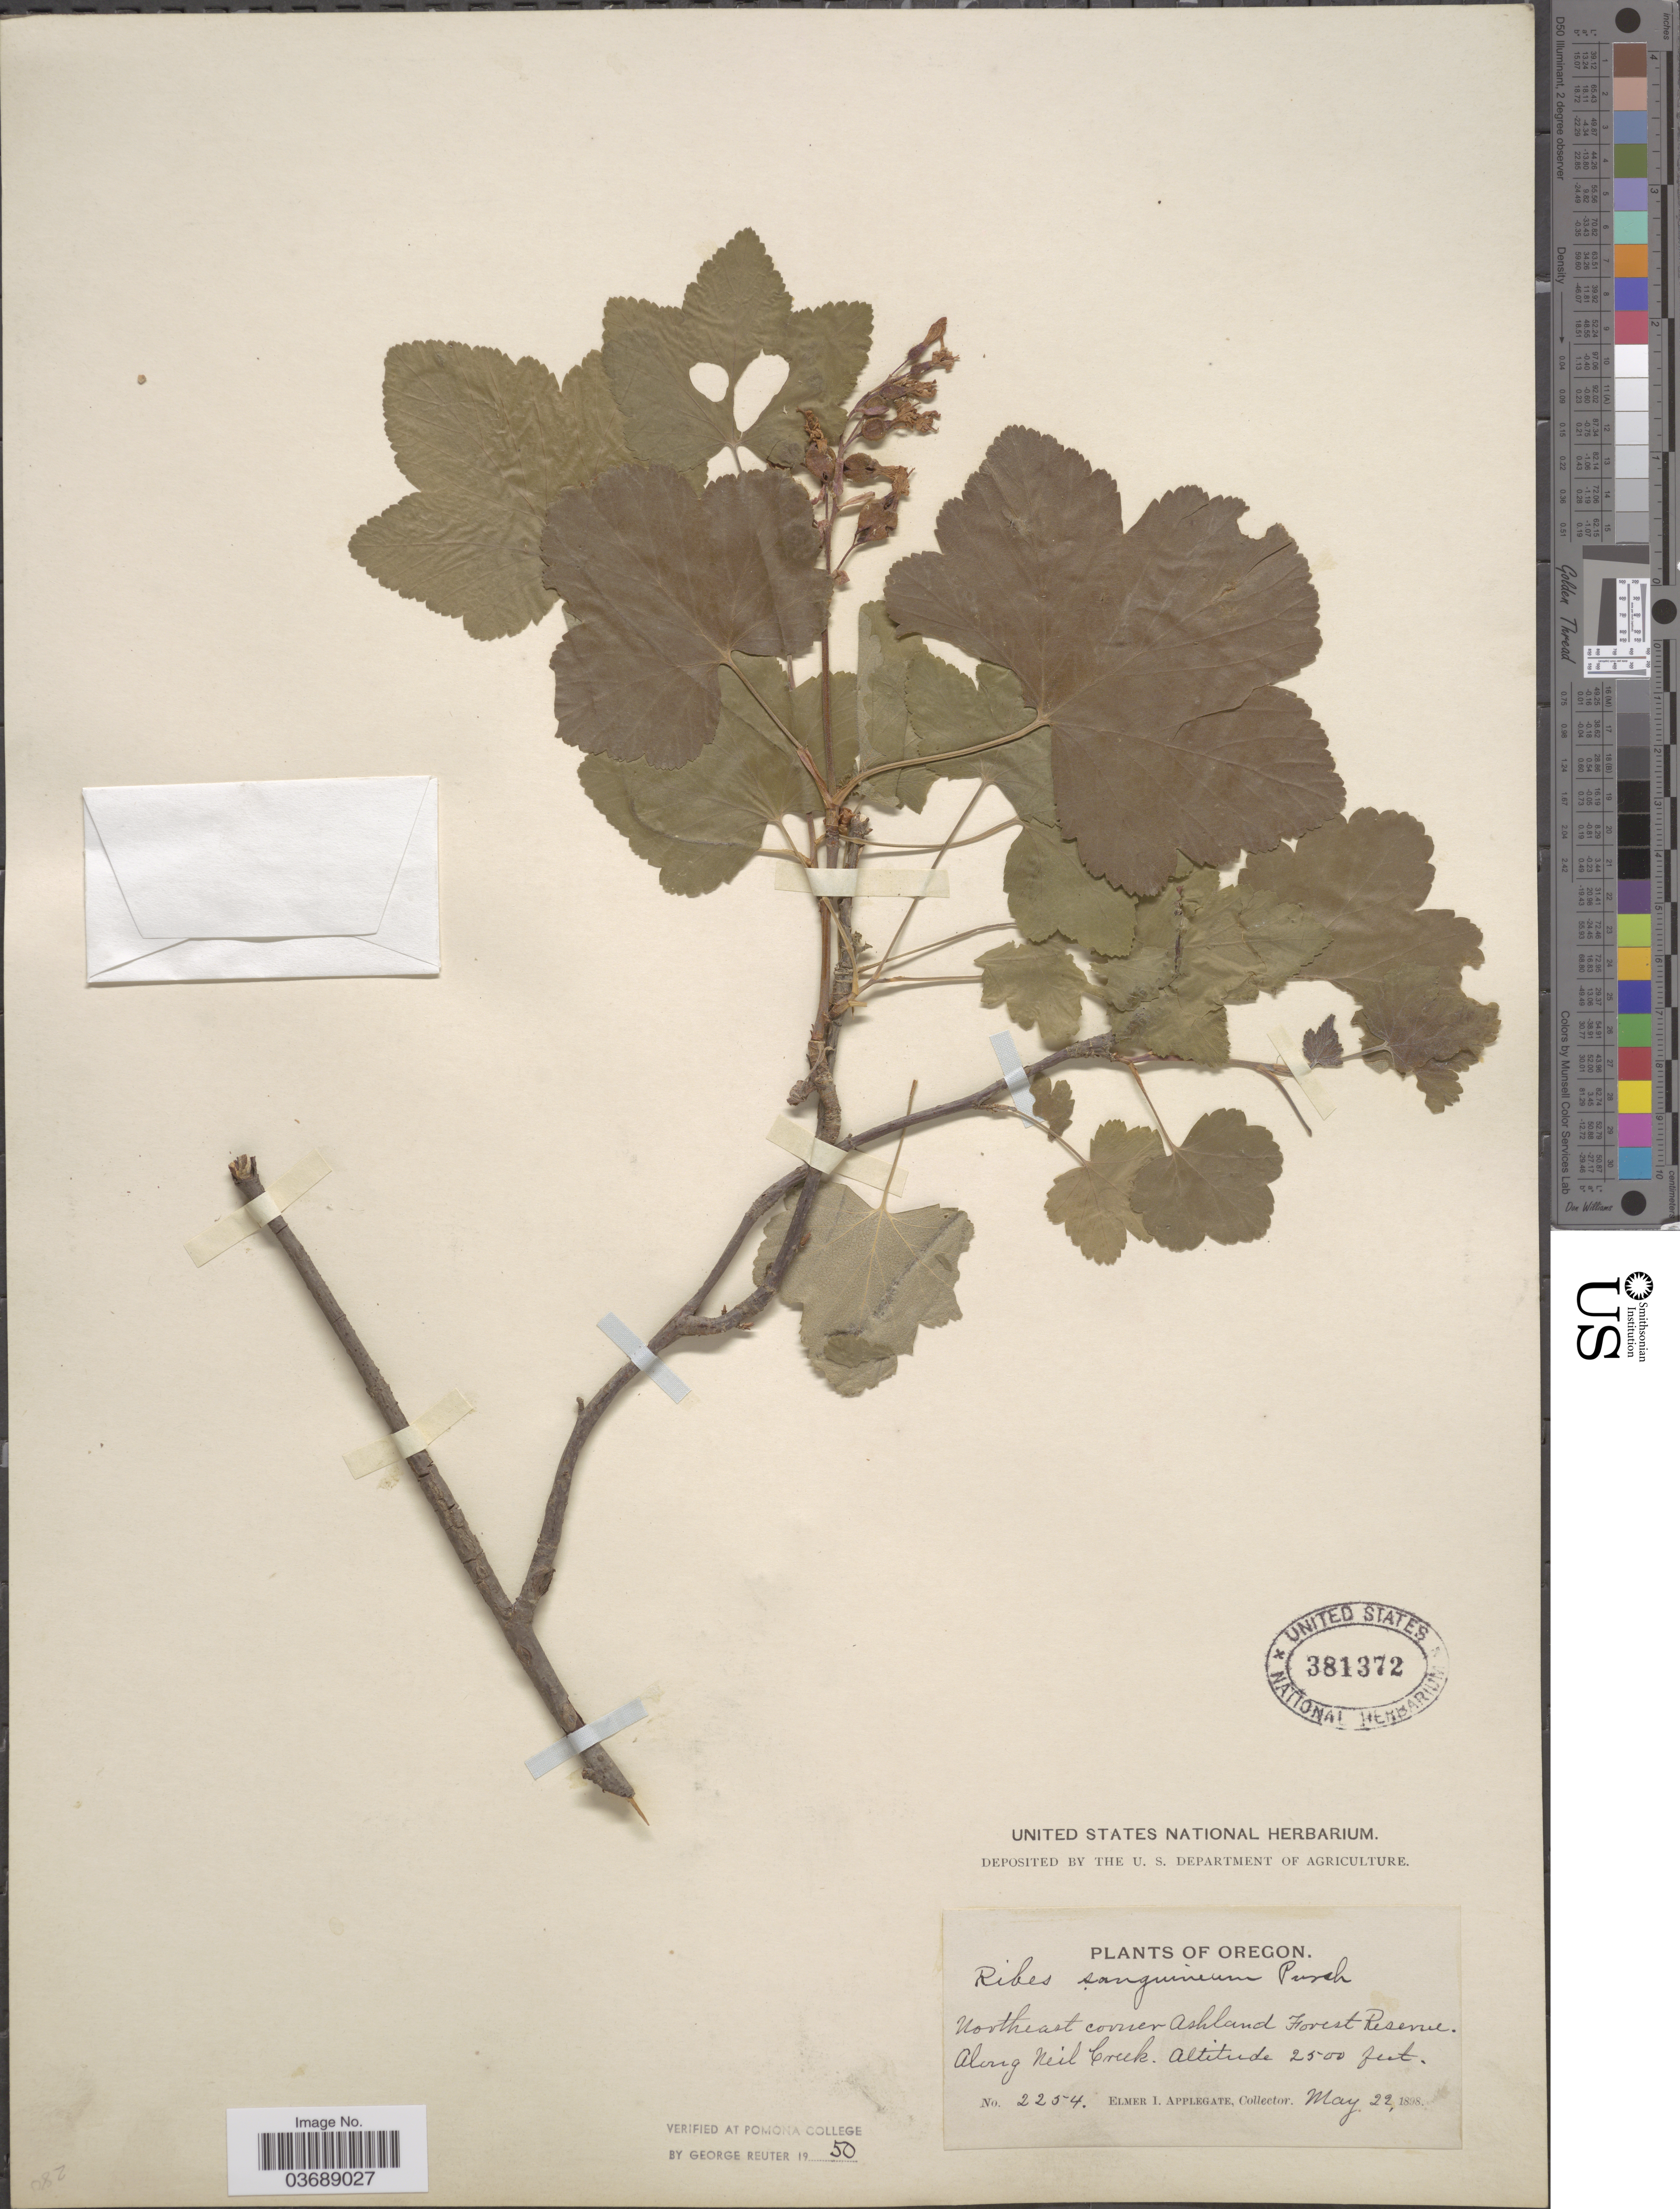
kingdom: Plantae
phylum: Tracheophyta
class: Magnoliopsida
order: Saxifragales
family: Grossulariaceae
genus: Ribes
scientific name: Ribes sanguineum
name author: Pursh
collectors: E. I. Applegate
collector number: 2254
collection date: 1898-05-22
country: United States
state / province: Oregon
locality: Northeast corner Ashland Forest Reserve. Along Neil Creek.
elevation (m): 762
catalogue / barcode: US 381372